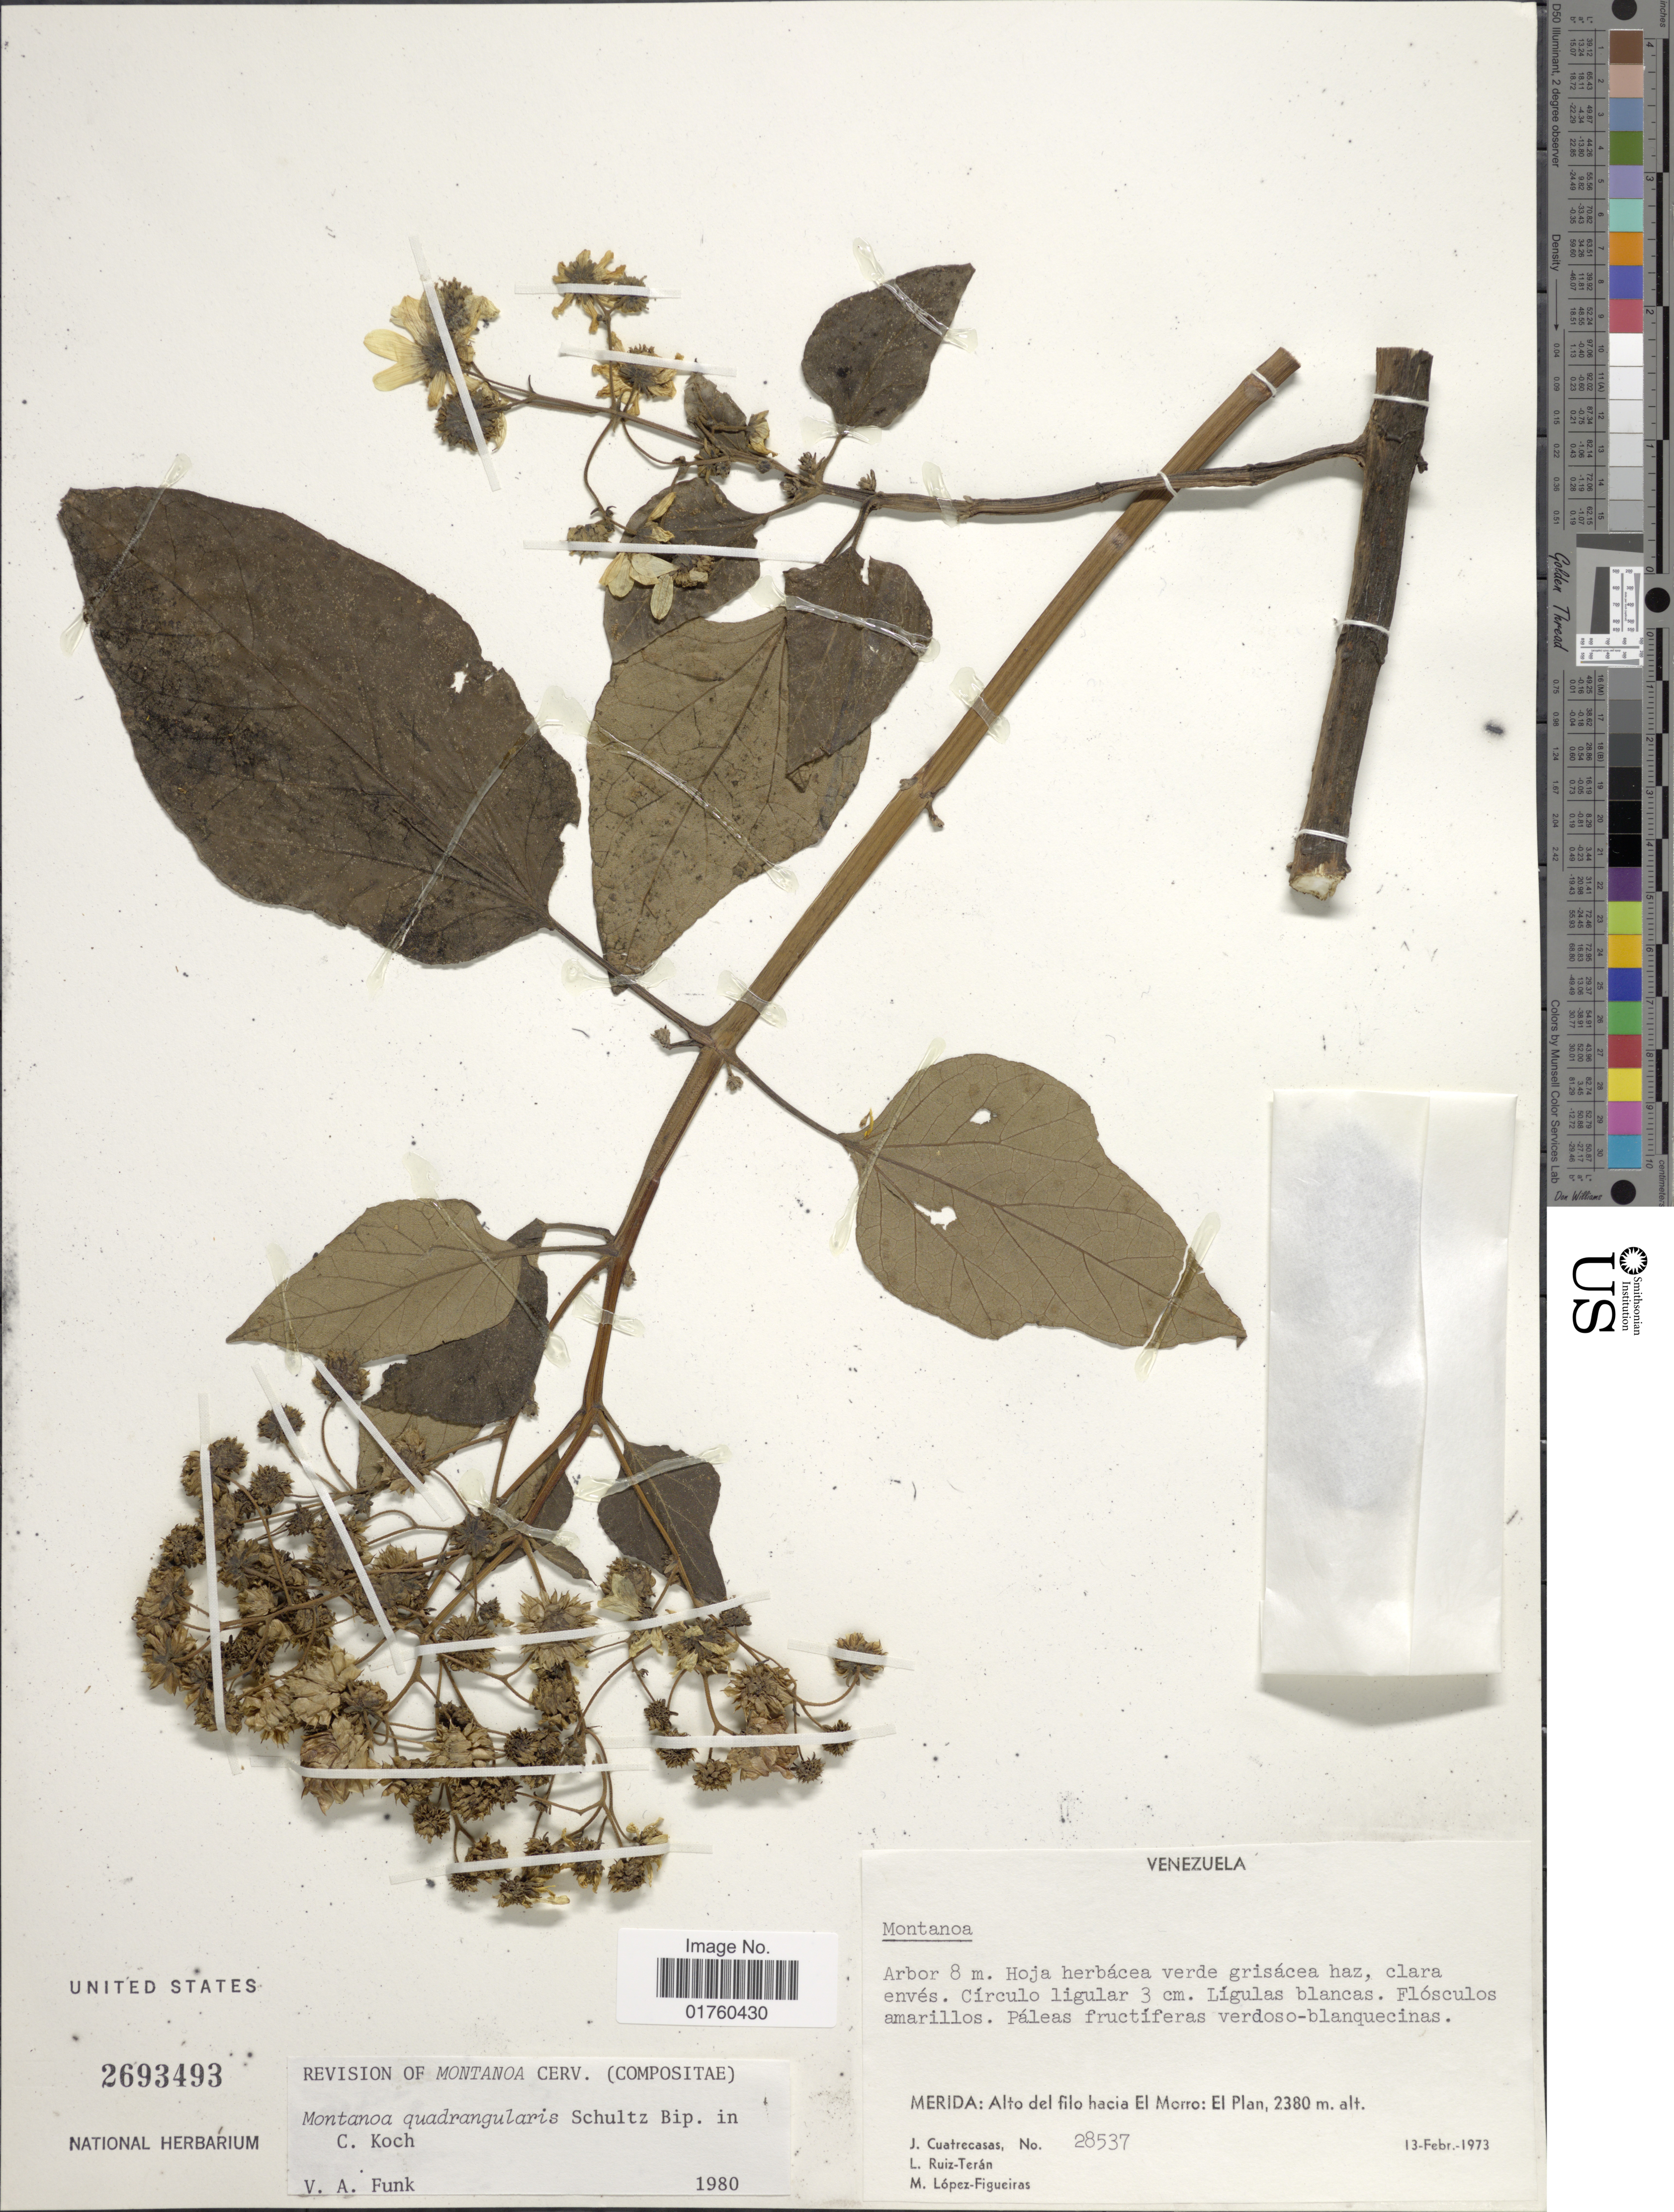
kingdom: Plantae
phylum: Tracheophyta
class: Magnoliopsida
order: Asterales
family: Asteraceae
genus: Montanoa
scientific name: Montanoa quadrangularis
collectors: J. Cuatrecasas, L. E. Ruíz-Terán & M. Lopéz-F.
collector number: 28537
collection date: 1973-02-13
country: Venezuela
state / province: Mérida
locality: Alto del filo hacia El Morro: El Pan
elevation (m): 2380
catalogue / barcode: US 2693493